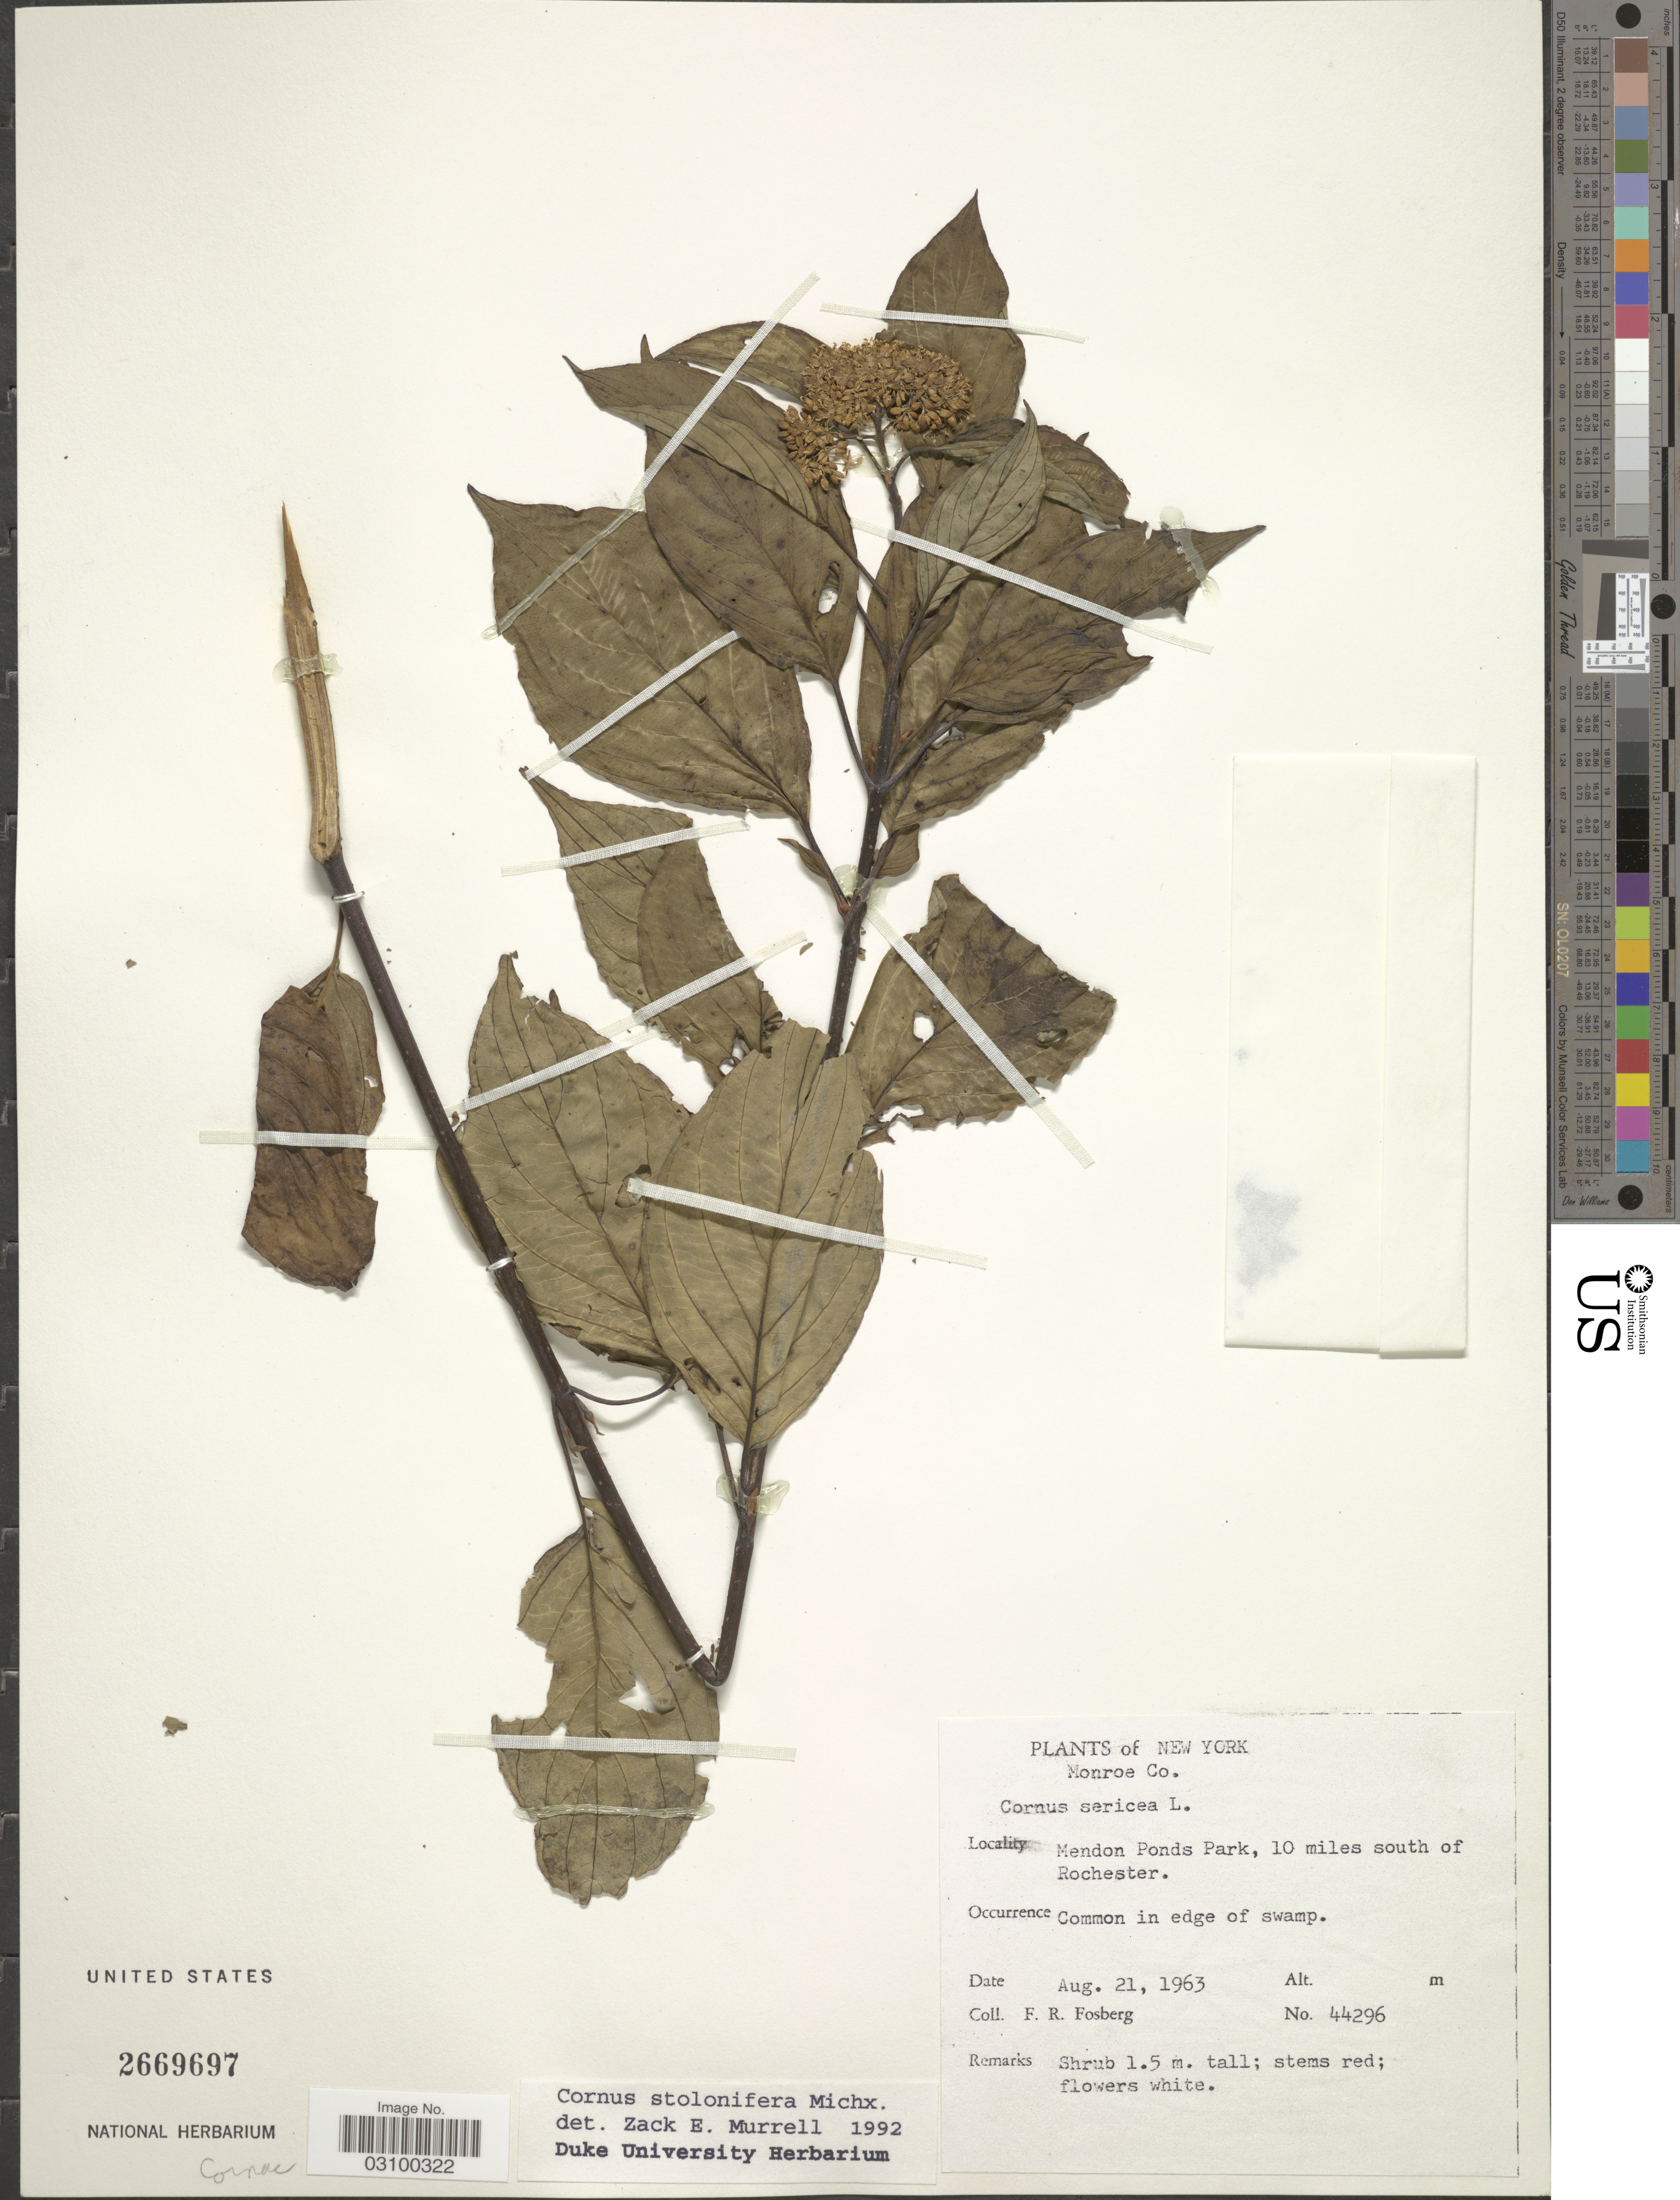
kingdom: Plantae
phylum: Tracheophyta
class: Magnoliopsida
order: Cornales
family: Cornaceae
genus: Cornus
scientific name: Cornus sericea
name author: L.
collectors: F. R. Fosberg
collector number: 44296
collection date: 1963-08-21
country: United States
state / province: New York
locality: Monroe Co. Mendon Ponds Park, 10 miles south of Rochester.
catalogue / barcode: US 2669697